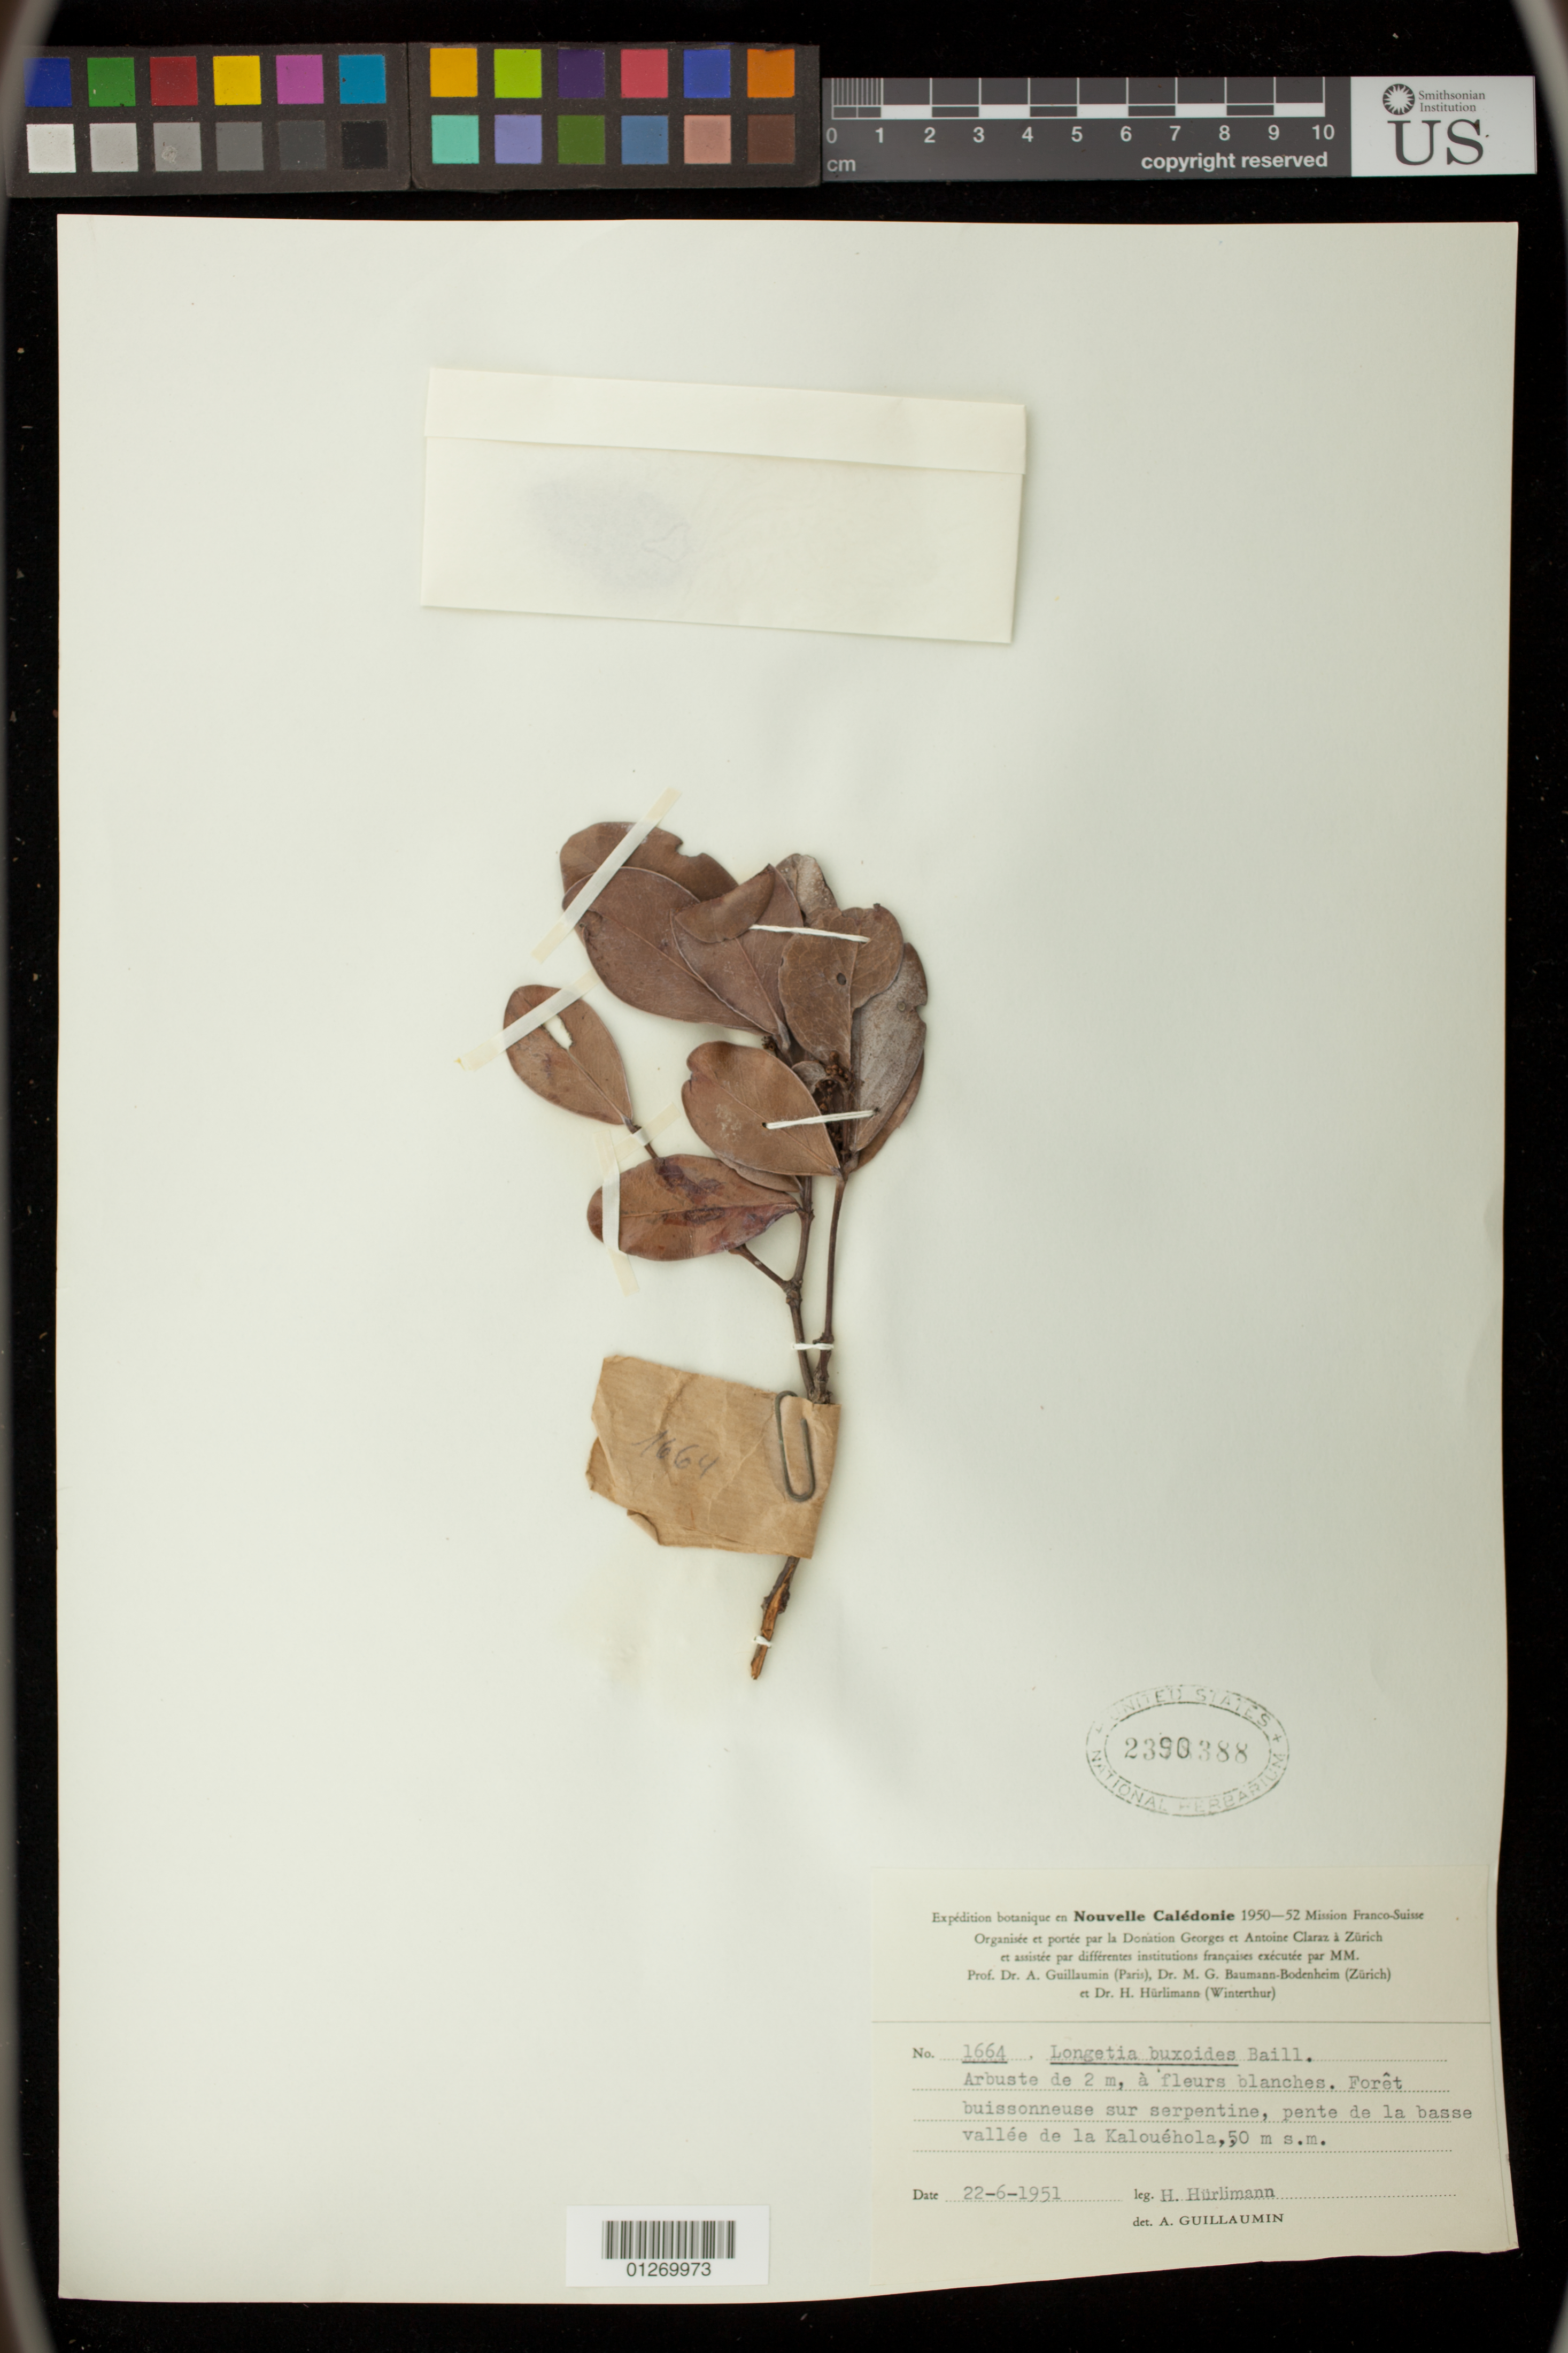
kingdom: Plantae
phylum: Tracheophyta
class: Magnoliopsida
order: Malpighiales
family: Picrodendraceae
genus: Longetia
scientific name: Longetia buxoides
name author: Baill.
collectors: H. Hurlimann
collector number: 1664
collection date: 1951-06-22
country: New Caledonia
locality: pente de la basse vallee de la Kalouehola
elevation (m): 50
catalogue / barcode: US 2390388